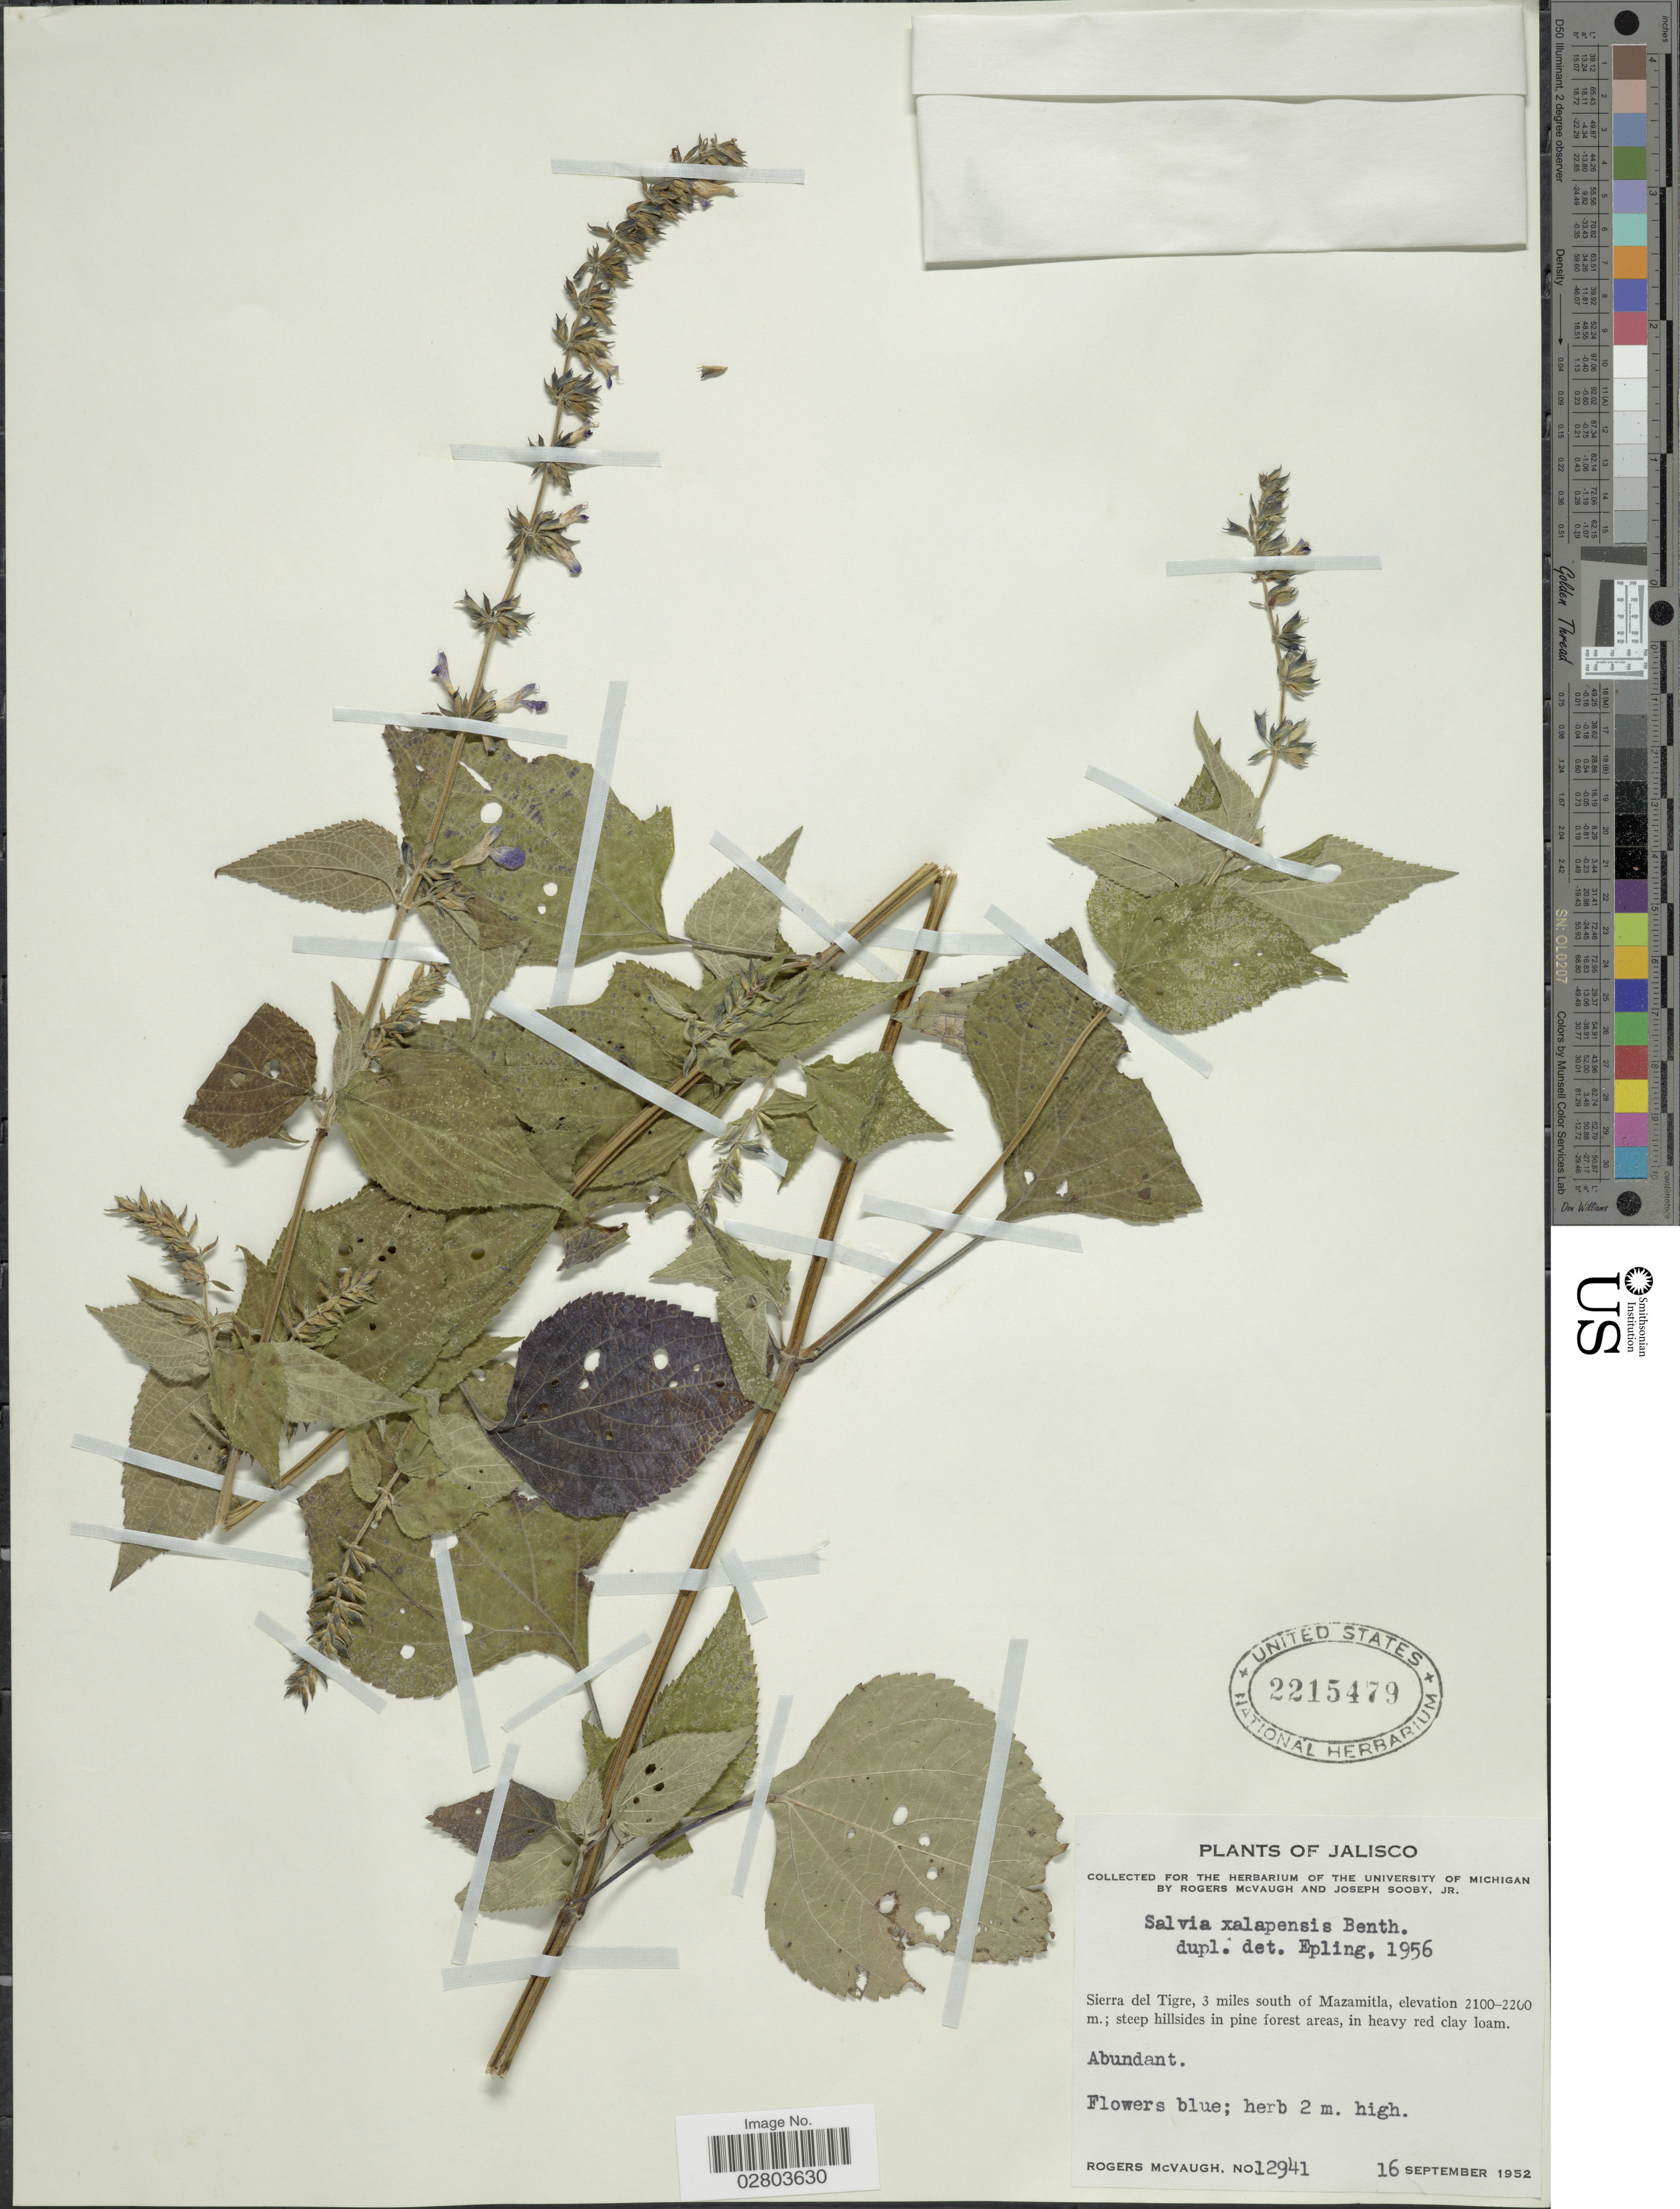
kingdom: Plantae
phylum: Tracheophyta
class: Magnoliopsida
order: Lamiales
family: Lamiaceae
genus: Salvia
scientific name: Salvia xalapensis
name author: Benth.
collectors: R. McVaugh & J. Sooby Jr.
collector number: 12941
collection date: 1952-09-16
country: Mexico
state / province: Jalisco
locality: Sierra del Tigre, 3 miles south of Mazamitla.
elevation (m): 2100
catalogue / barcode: US 2215479